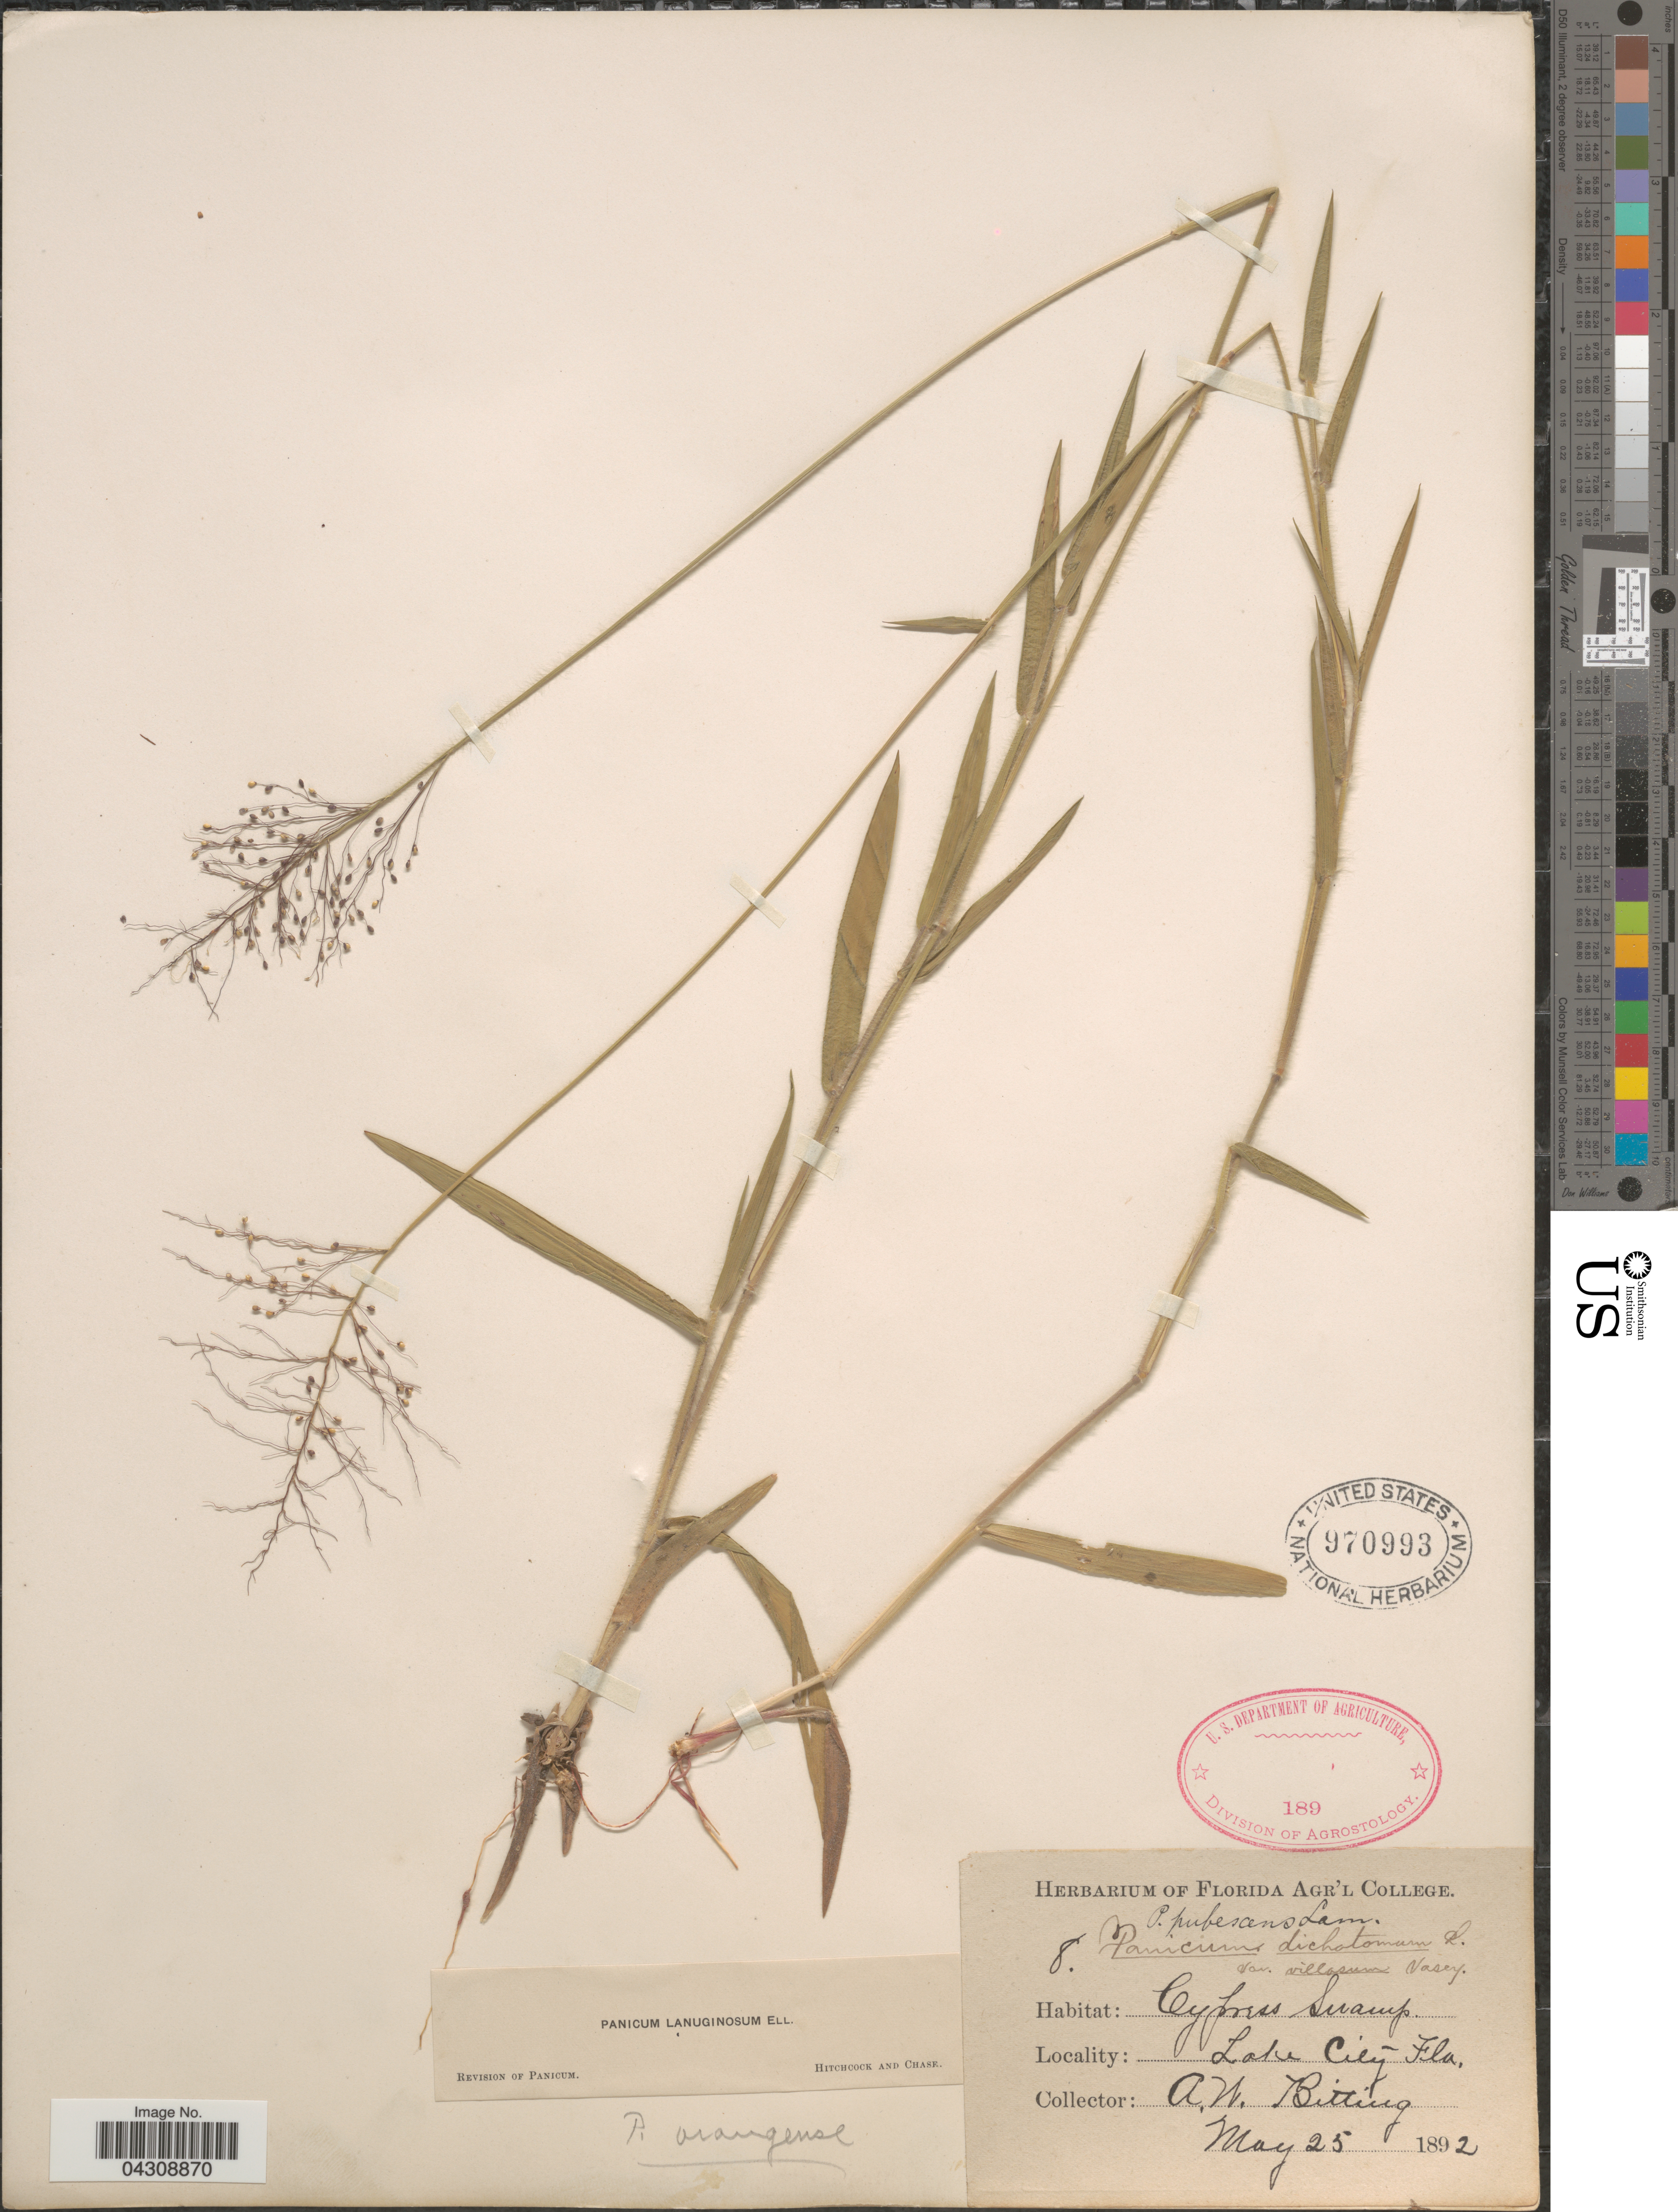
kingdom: Plantae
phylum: Tracheophyta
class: Liliopsida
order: Poales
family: Poaceae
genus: Dichanthelium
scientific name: Dichanthelium acuminatum var. acuminatum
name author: (Sw.) Gould & C.A. Clark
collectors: A. Bitting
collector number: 8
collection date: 1892-05-25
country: United States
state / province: Florida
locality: Cypress Swamp. Lake City.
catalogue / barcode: US 970993